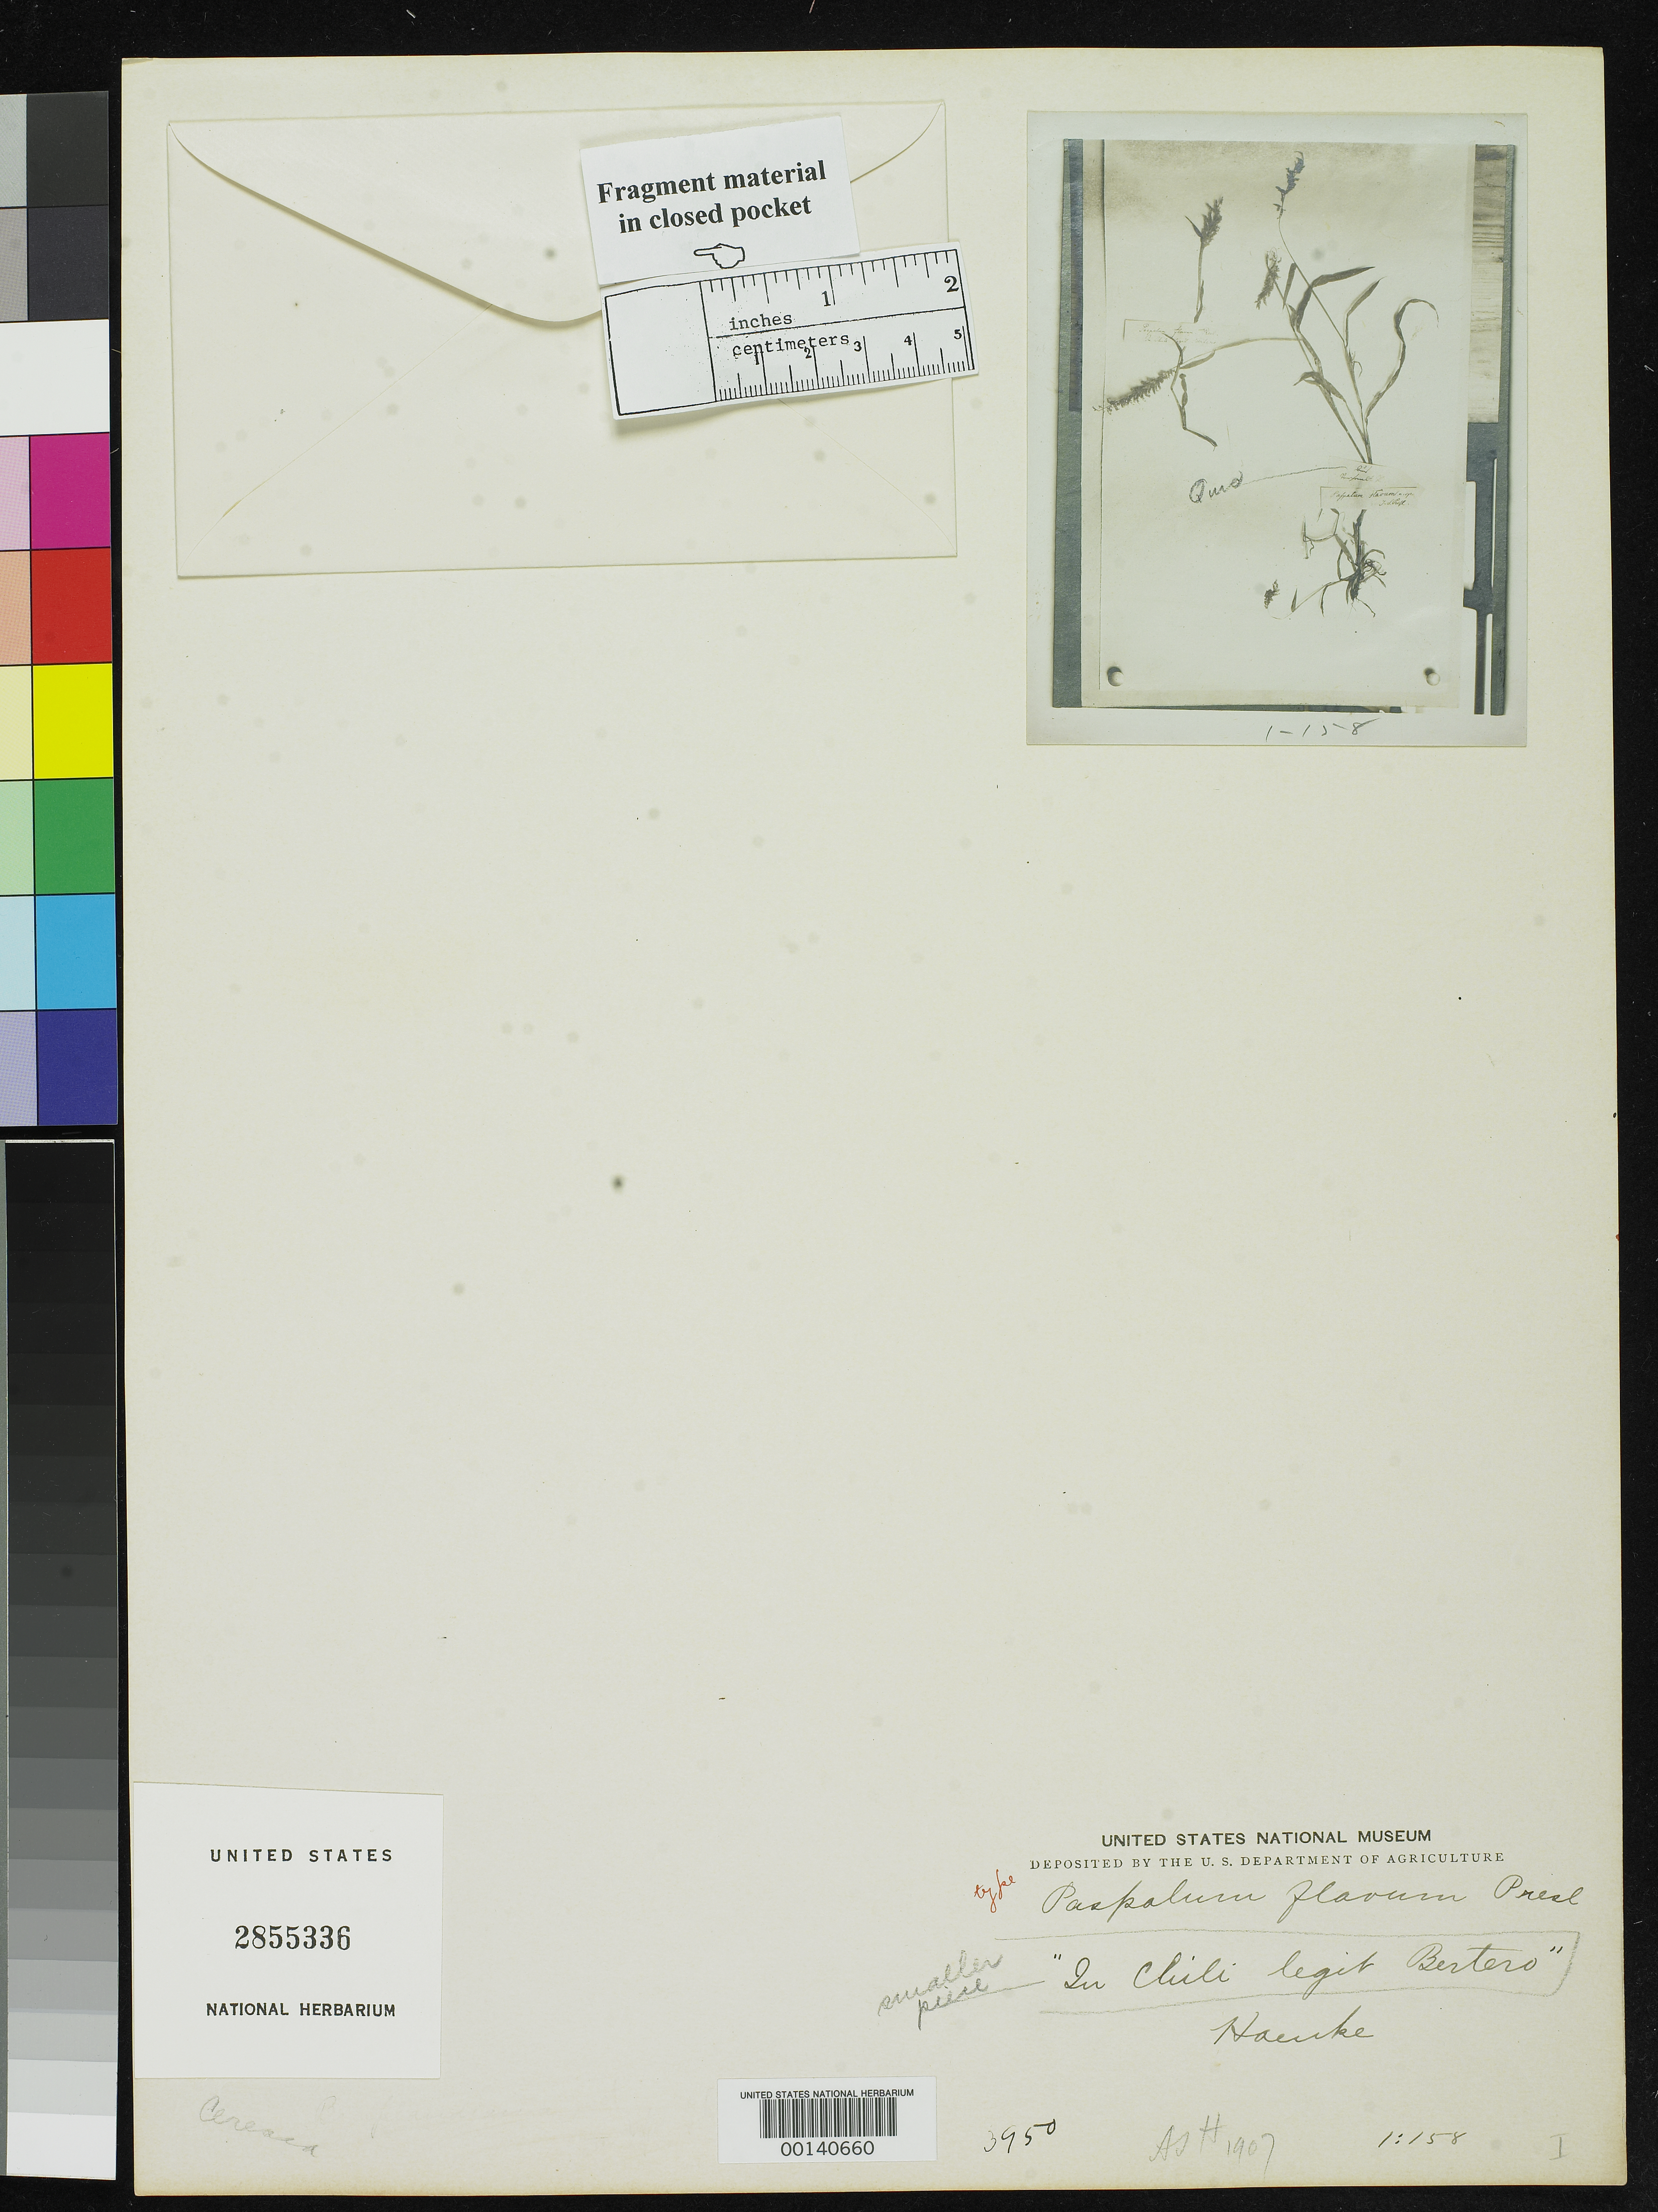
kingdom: Plantae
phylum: Tracheophyta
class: Liliopsida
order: Poales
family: Poaceae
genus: Paspalum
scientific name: Paspalum florum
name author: J. Presl in C. Presl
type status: Type Fragment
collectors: T. P. X. Haenke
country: Chile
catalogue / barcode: US 2855336